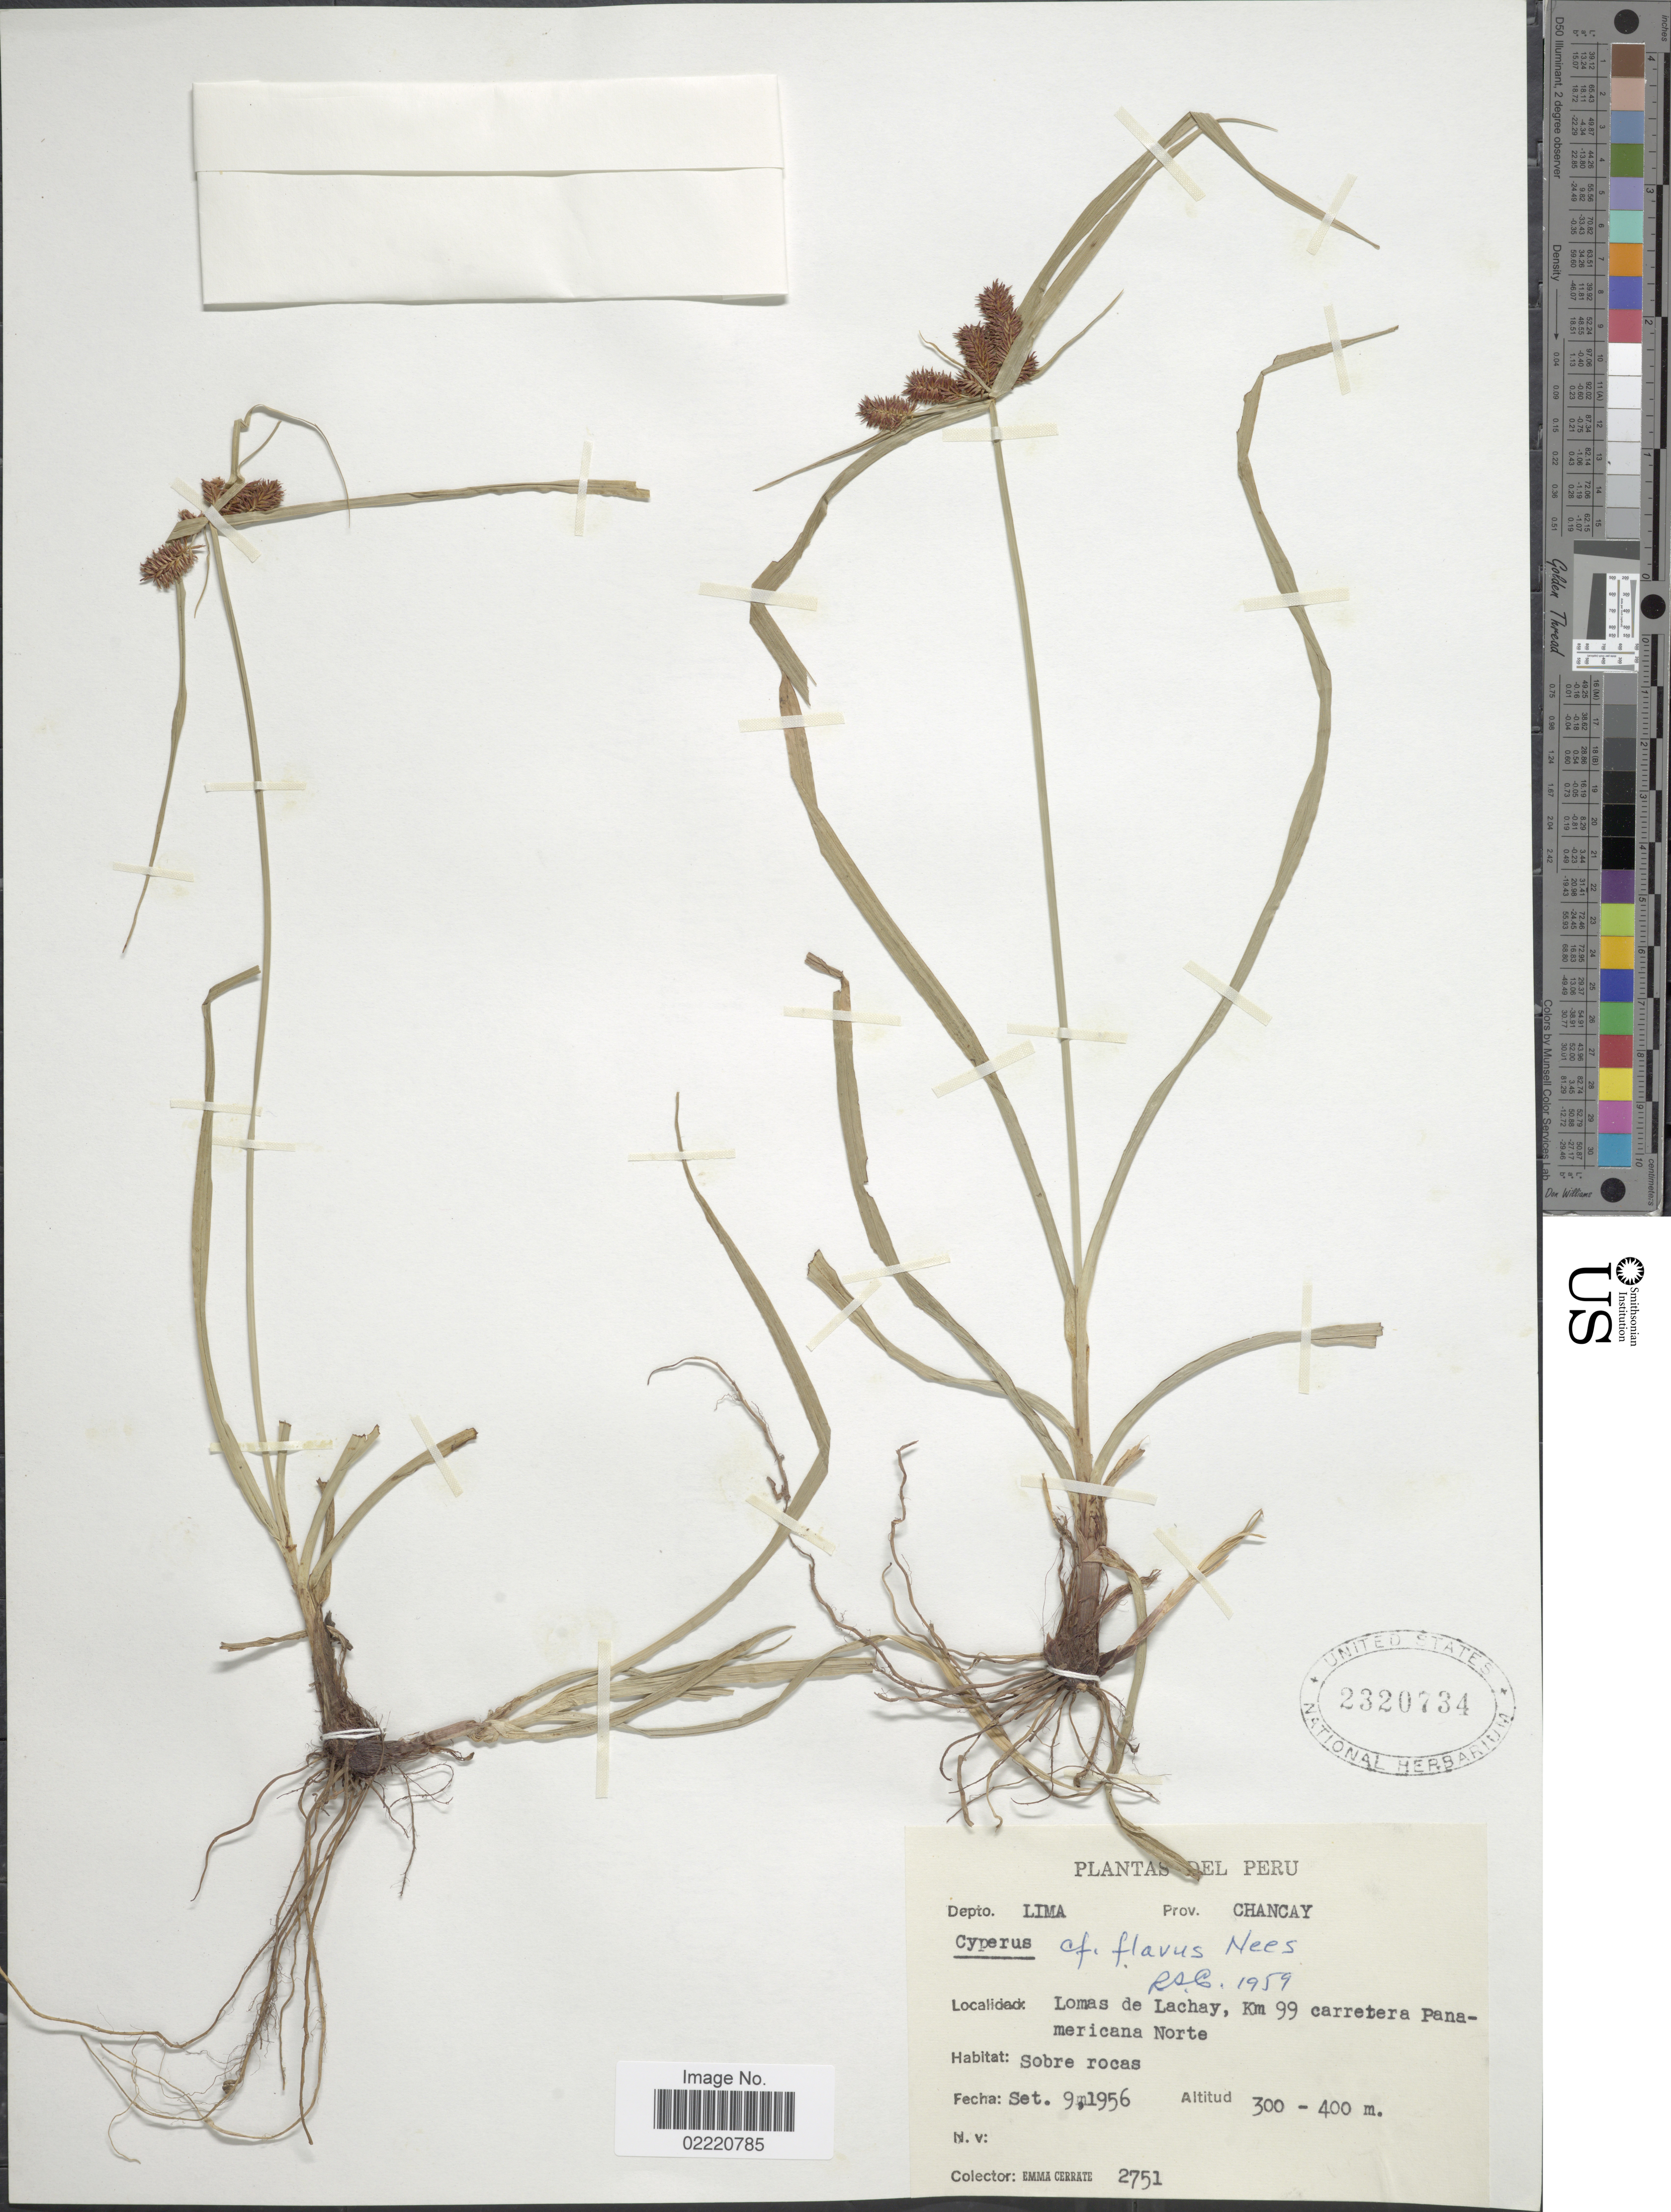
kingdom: Plantae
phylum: Tracheophyta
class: Liliopsida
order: Poales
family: Cyperaceae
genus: Cyperus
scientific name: Cyperus aggregatus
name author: (Willd.) Endl.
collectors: E. Cerrate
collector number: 2751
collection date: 1956-09-09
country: Peru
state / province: Lima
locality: Depto. Lima, Prov. Chancay, Lomas de Lachay Km 99 carretera Panamericana Norte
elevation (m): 300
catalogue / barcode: US 2320734